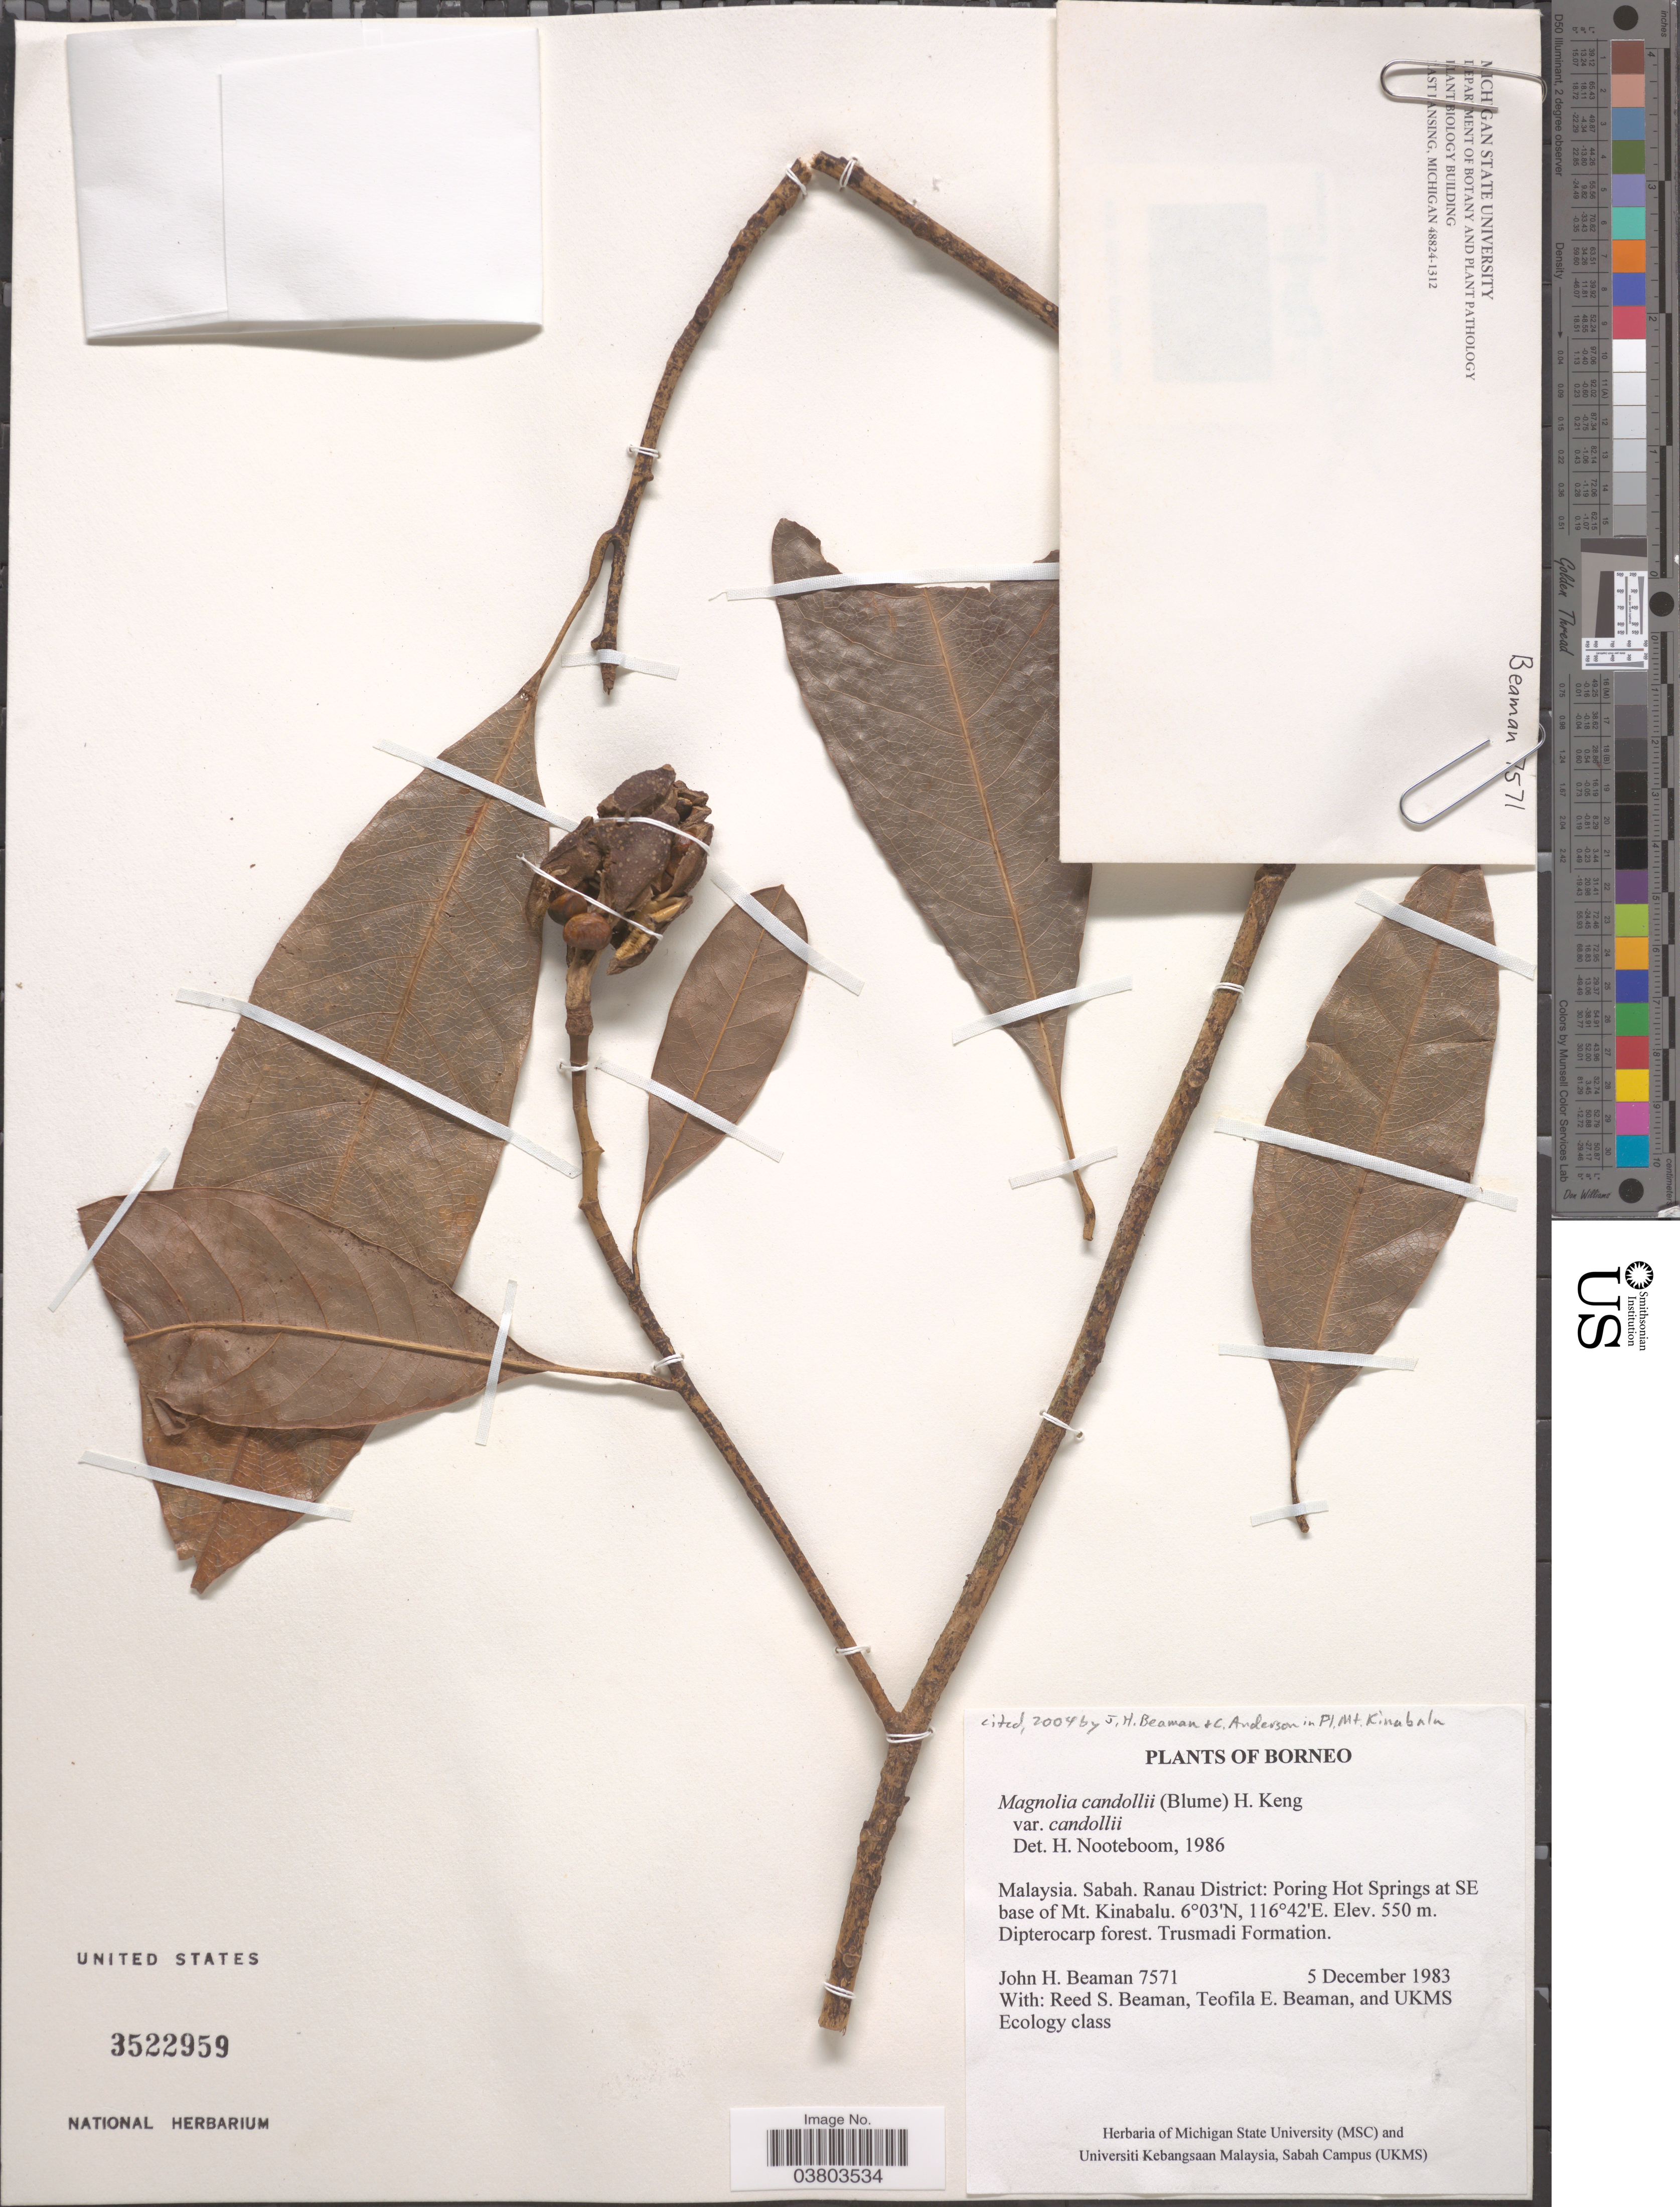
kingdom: Plantae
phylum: Tracheophyta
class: Magnoliopsida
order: Magnoliales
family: Magnoliaceae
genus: Magnolia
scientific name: Magnolia candollei var. candollei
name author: Link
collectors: J. H. Beaman, R. S. Beaman, T. E. Beaman & UKMS Ecology Class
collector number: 7571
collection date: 1983-12-05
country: Malaysia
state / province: Sabah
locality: Borneo. Ranau District: Poring Hot Springs at SE base of Mt. Kinabalu. Trusmadi Formation.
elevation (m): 550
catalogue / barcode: US 3522959